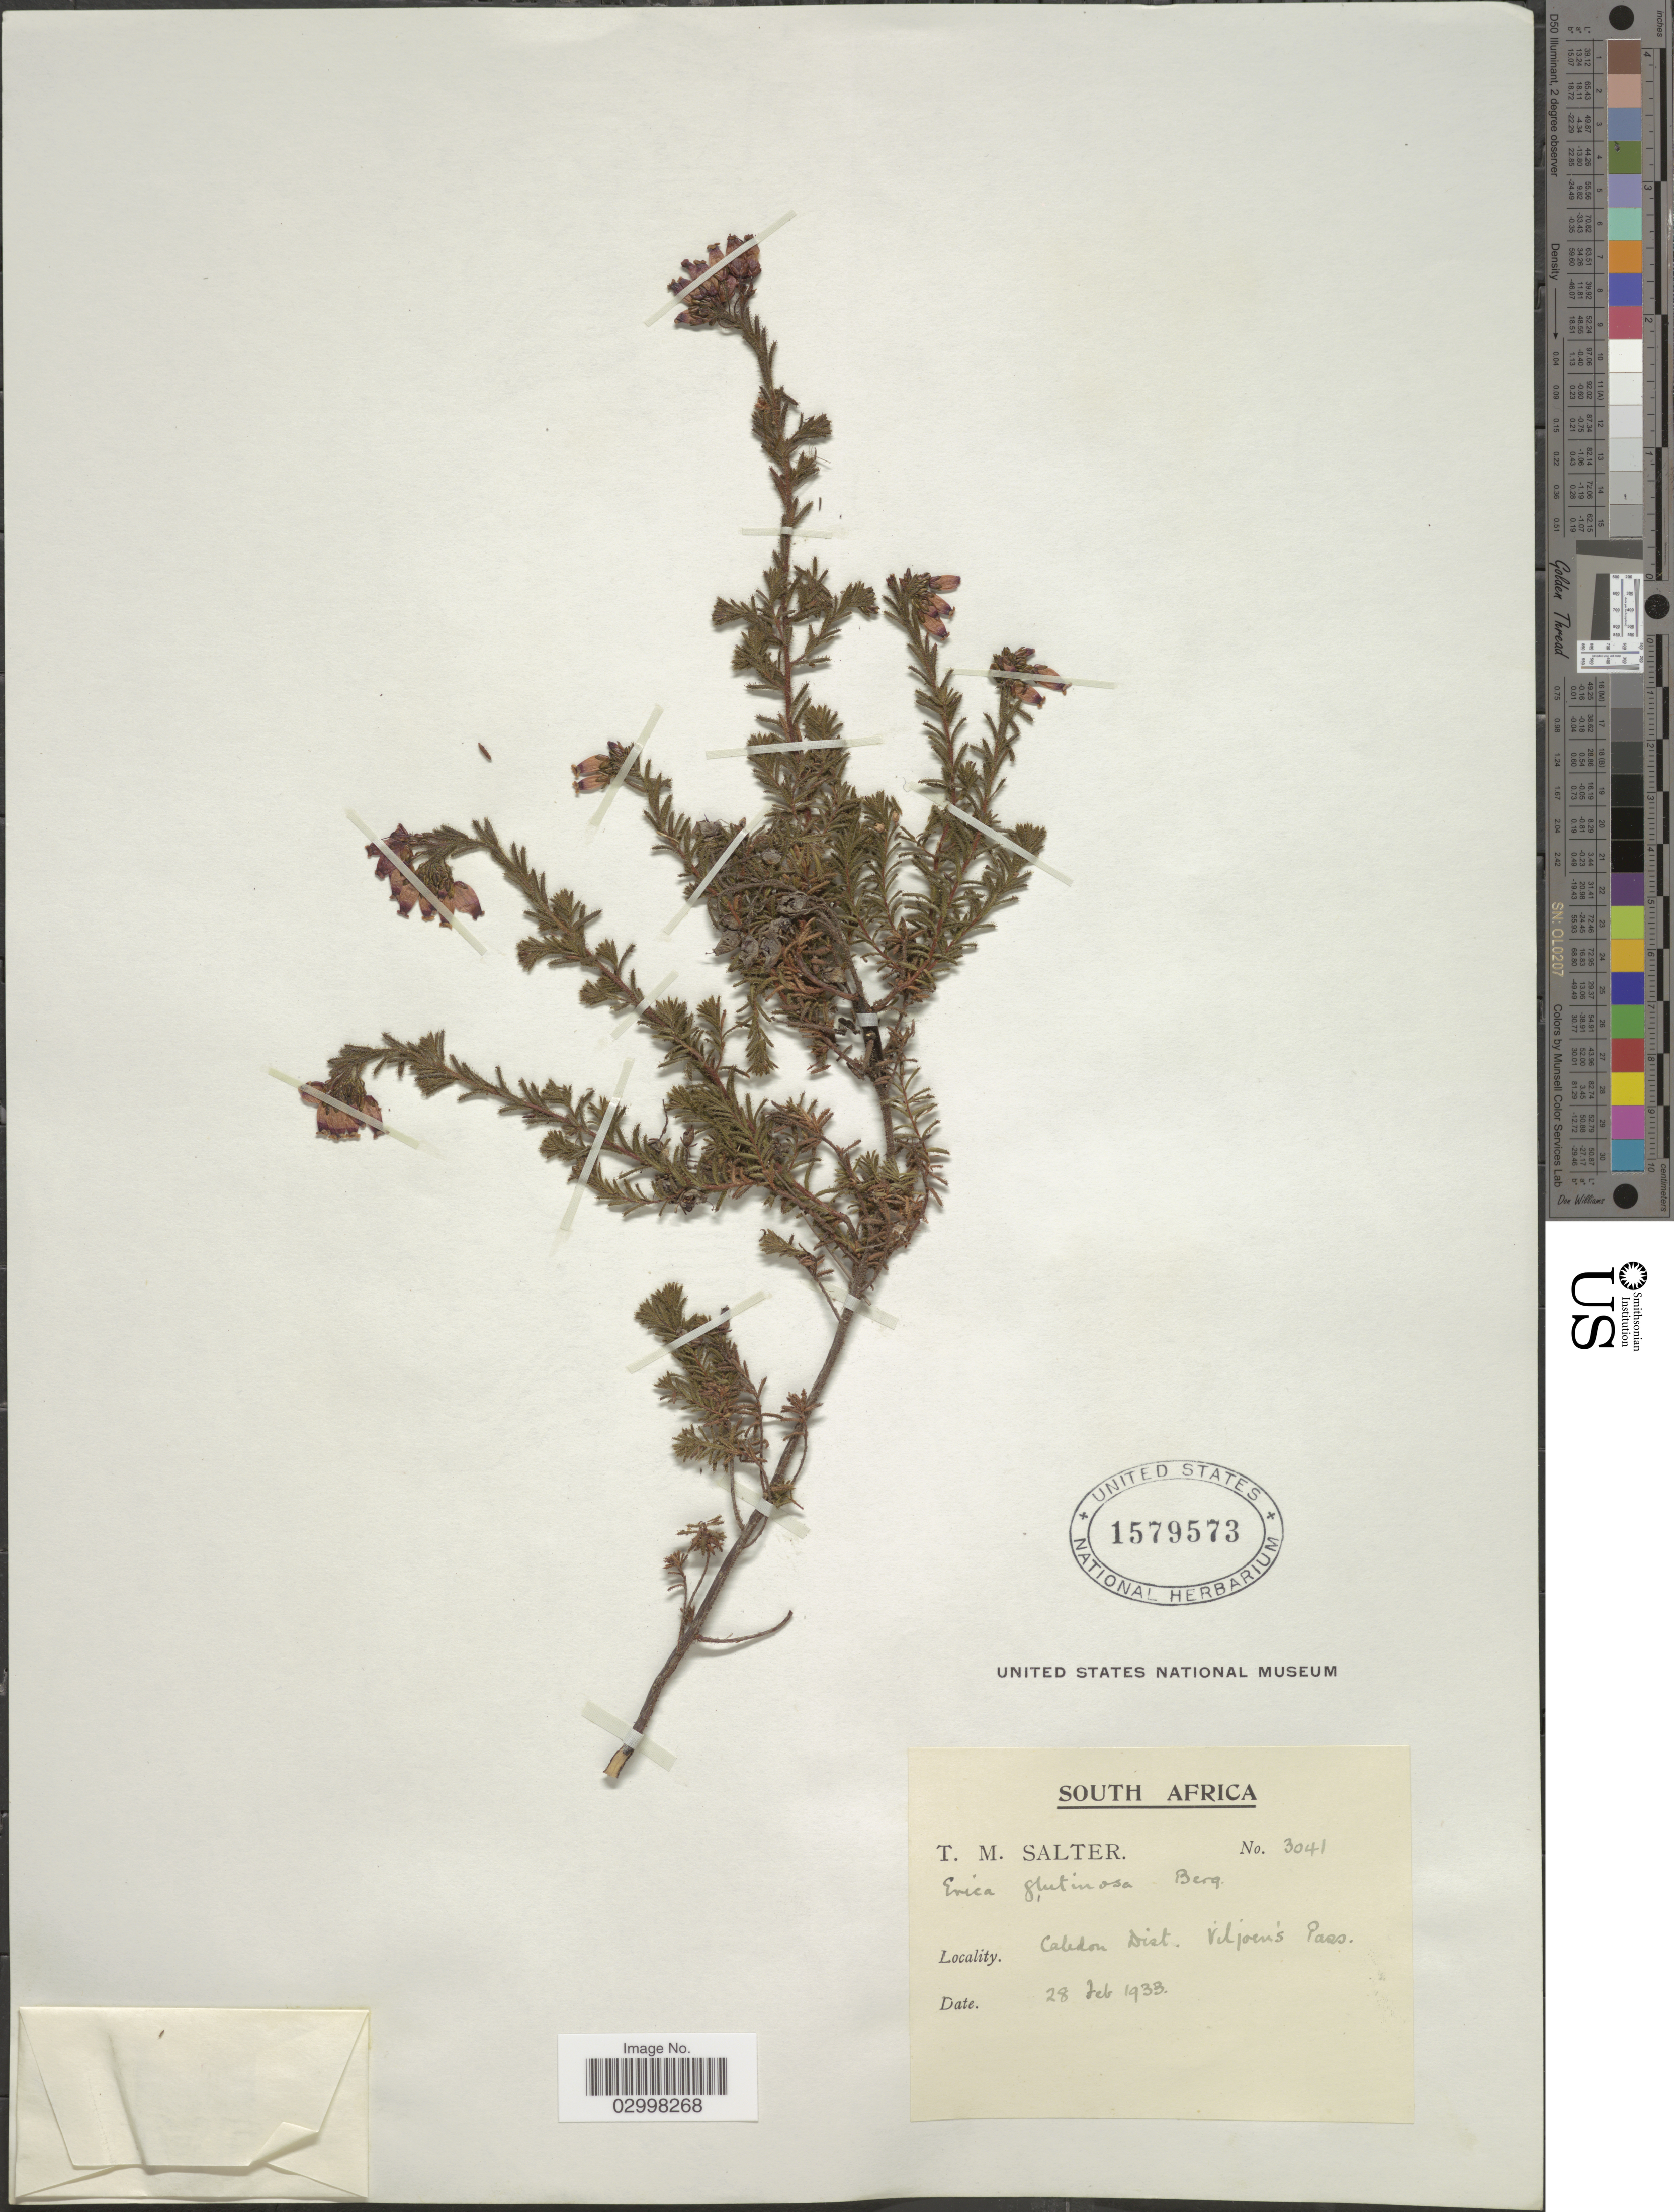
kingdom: Plantae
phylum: Tracheophyta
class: Magnoliopsida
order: Ericales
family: Ericaceae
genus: Erica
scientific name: Erica glutinosa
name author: P.J. Bergius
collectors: T. Salter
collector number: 3041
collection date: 1933-02-28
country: South Africa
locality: Caledon Dist. Viljoen's Pass.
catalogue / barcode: US 1579573